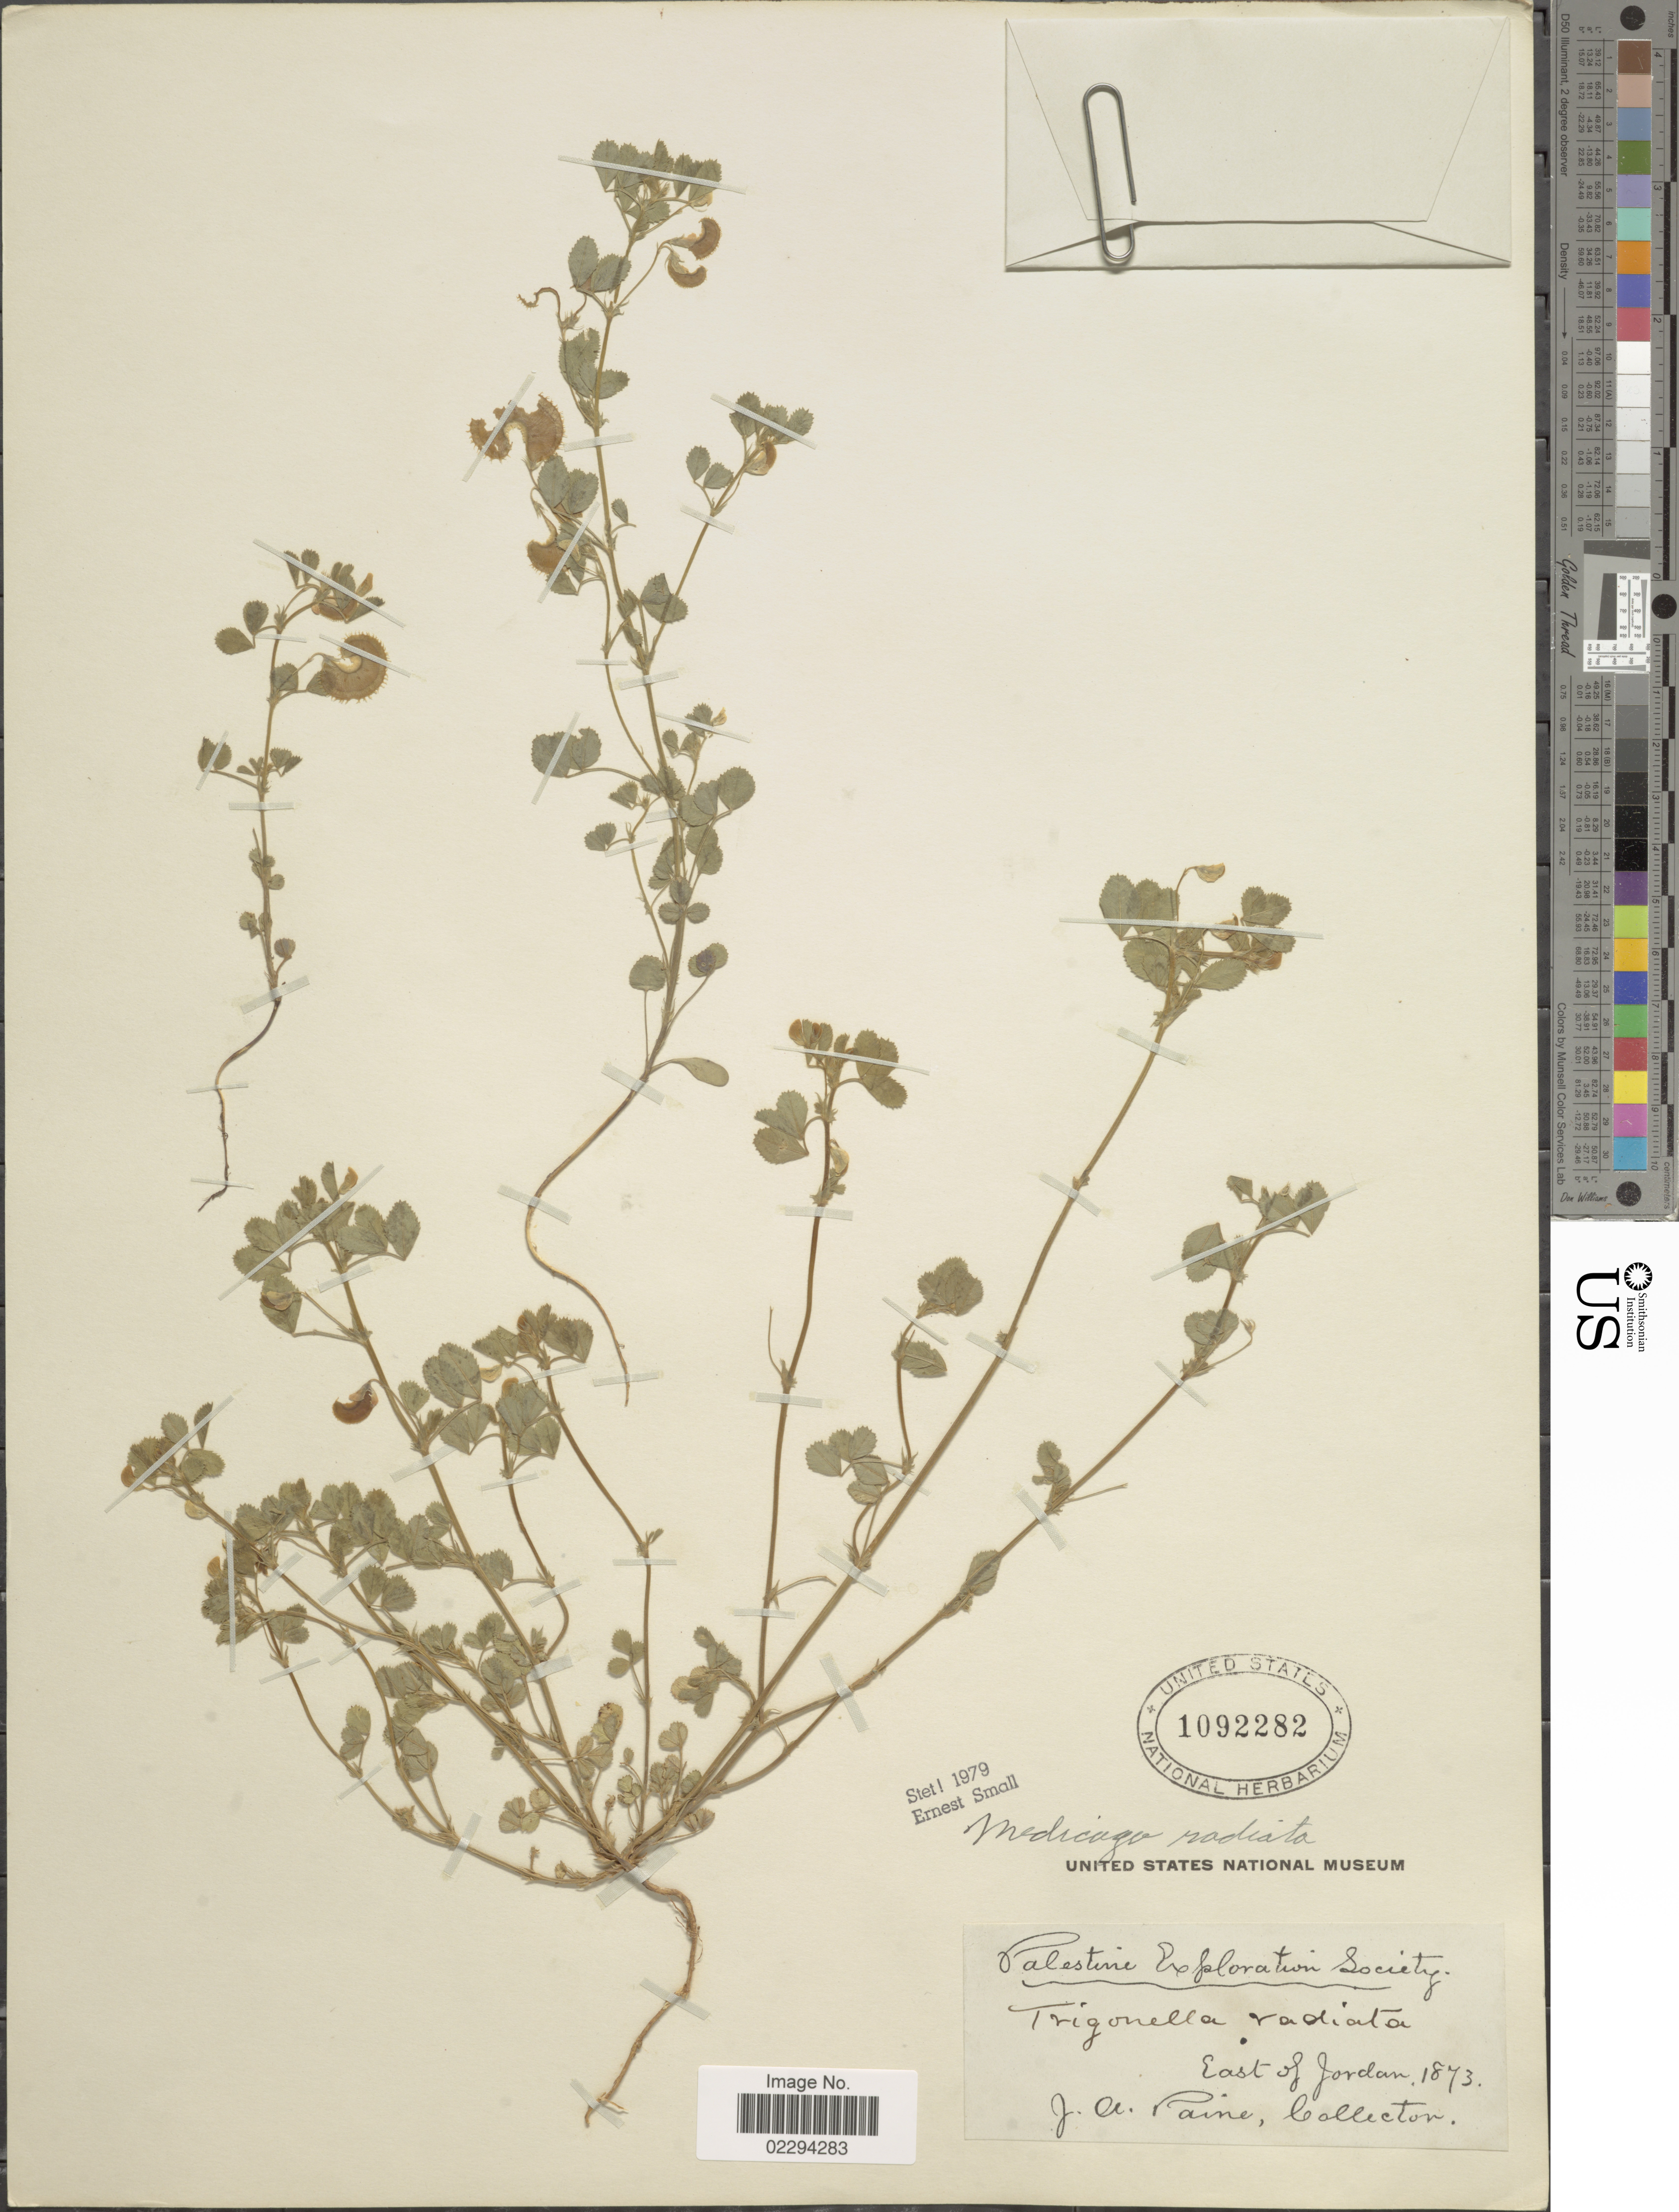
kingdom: Plantae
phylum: Tracheophyta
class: Magnoliopsida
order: Fabales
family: Fabaceae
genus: Medicago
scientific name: Medicago radiata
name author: L.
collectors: J. A. Paine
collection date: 1873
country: Jordan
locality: East of Jordan, Palestine Exploration Scoiety.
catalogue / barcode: US 1092282